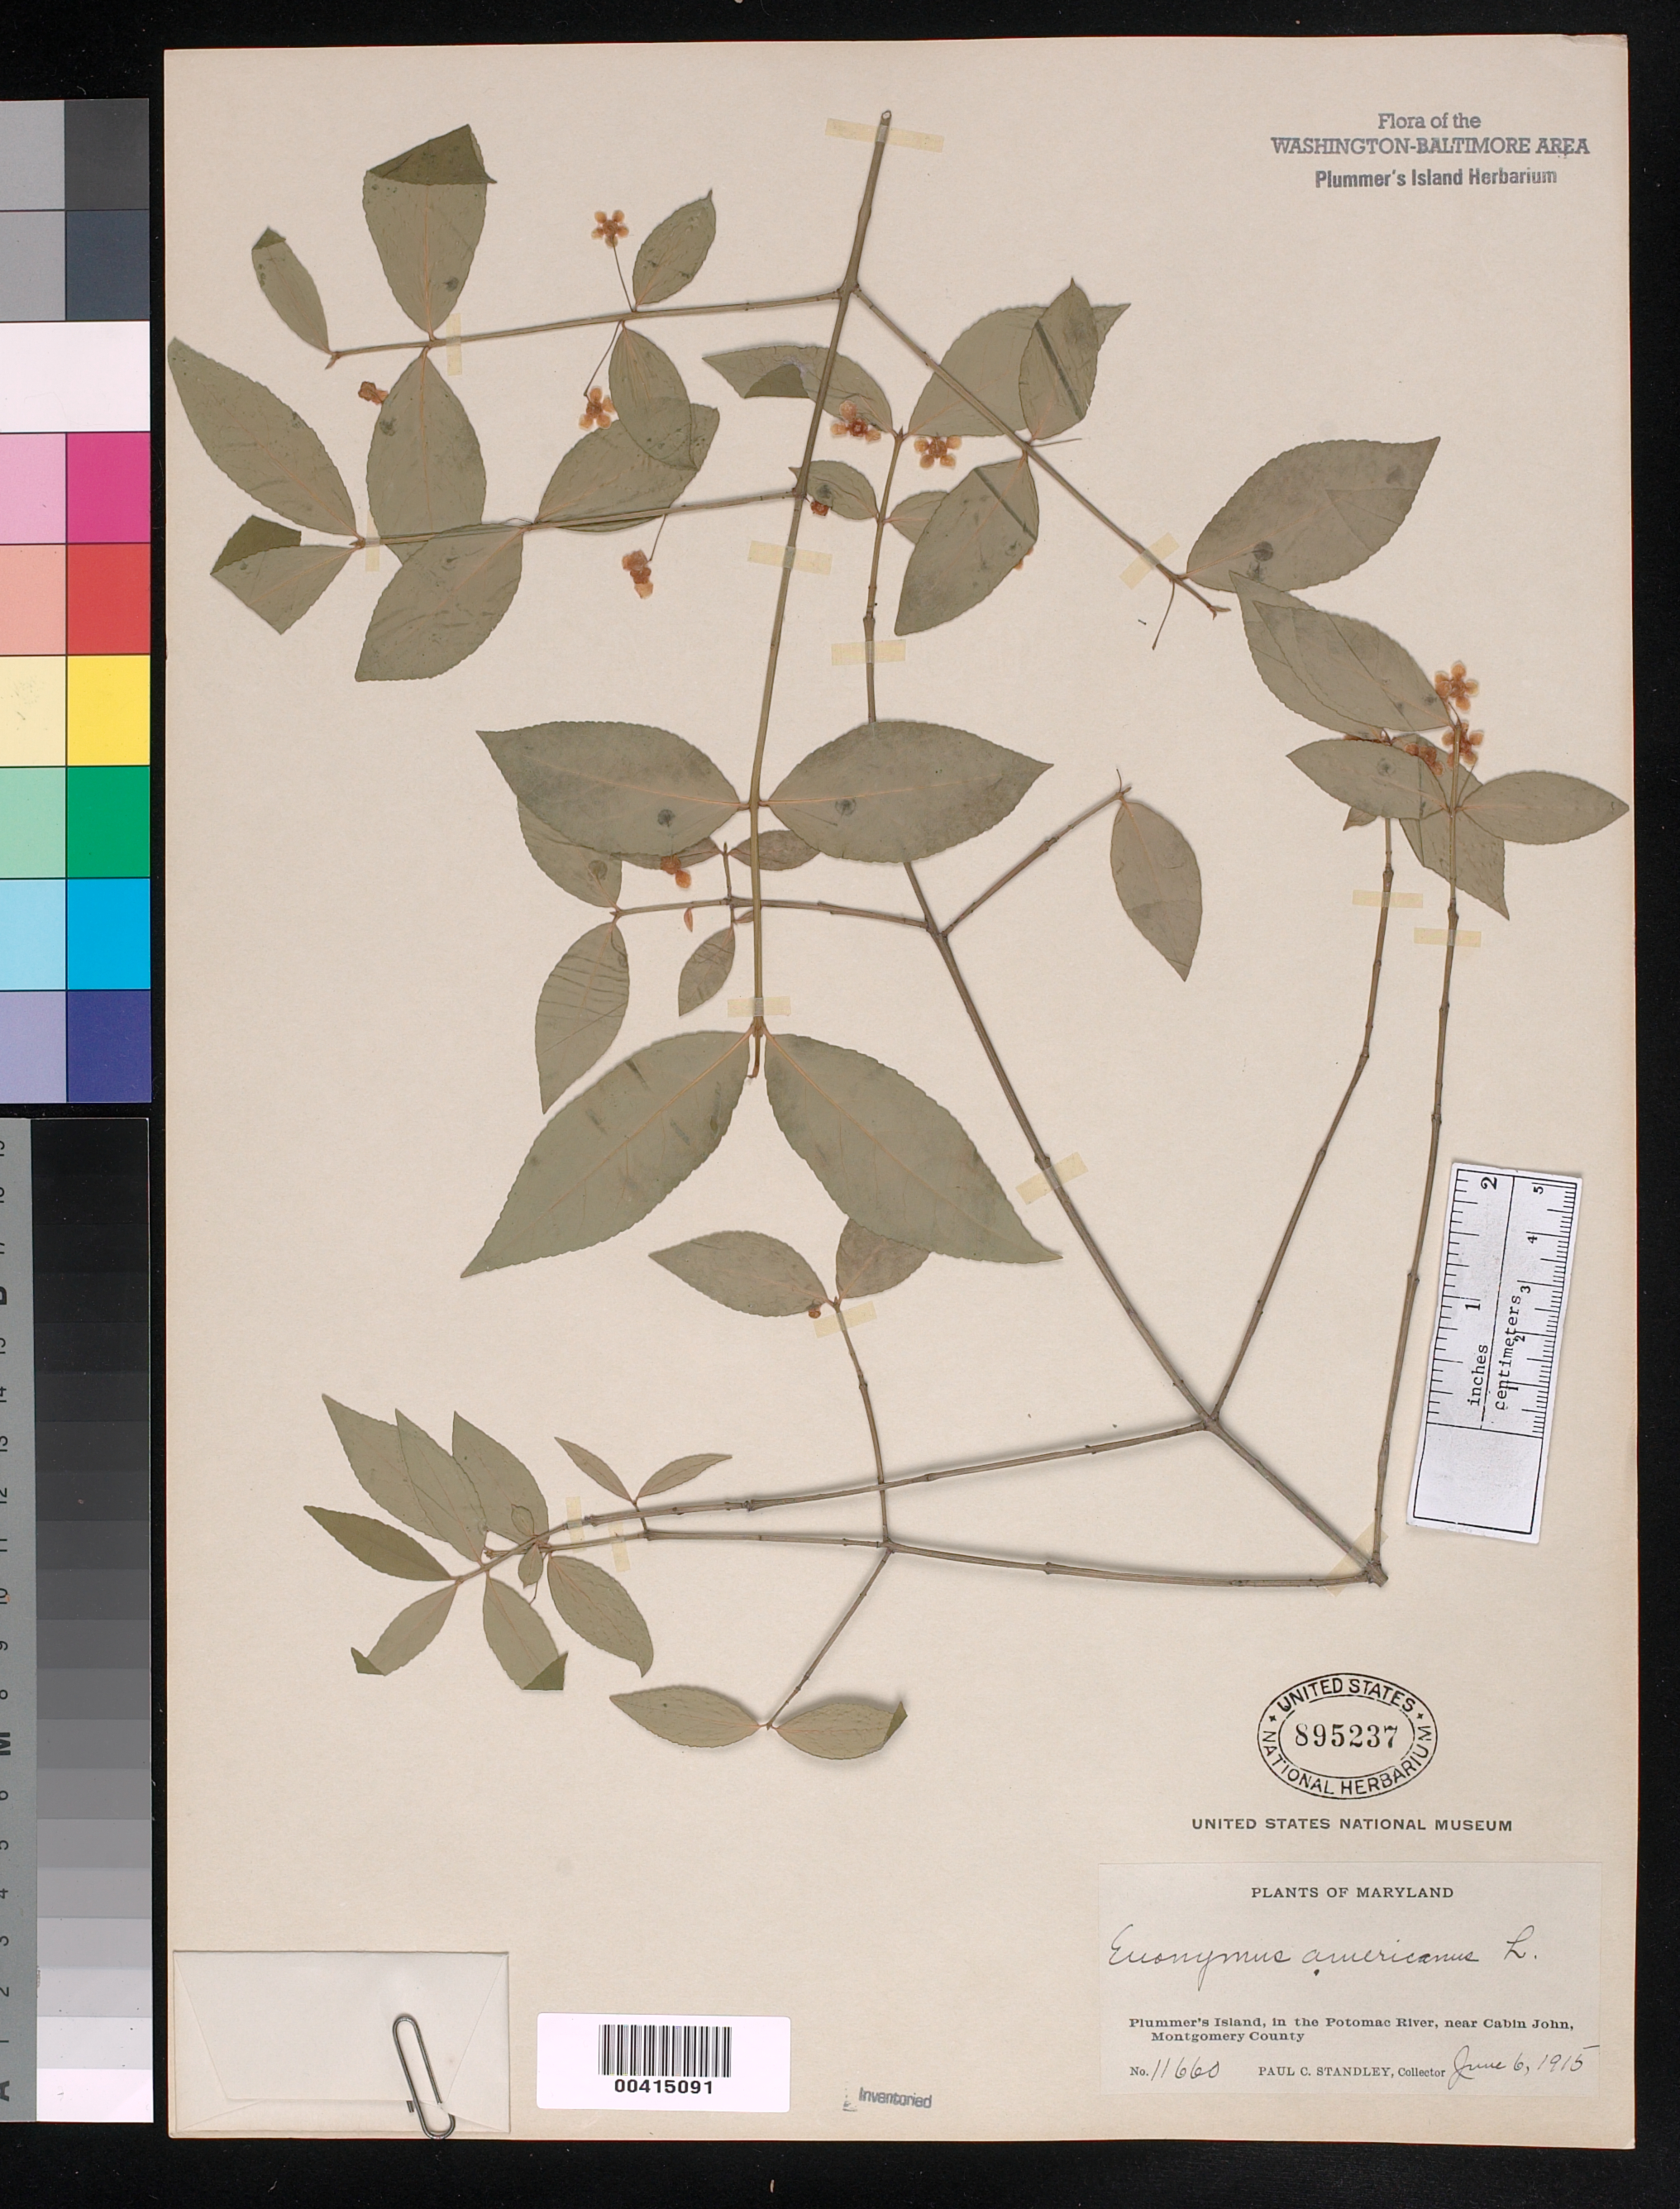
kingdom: Plantae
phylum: Tracheophyta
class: Magnoliopsida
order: Celastrales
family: Celastraceae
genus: Euonymus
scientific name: Euonymus americanus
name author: L.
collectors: P. C. Standley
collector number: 11660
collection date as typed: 06 Jun 1915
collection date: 1915-06-06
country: United States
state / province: Maryland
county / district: Montgomery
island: Plummers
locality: Plummer's Island C. & O. Canal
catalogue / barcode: US 895237